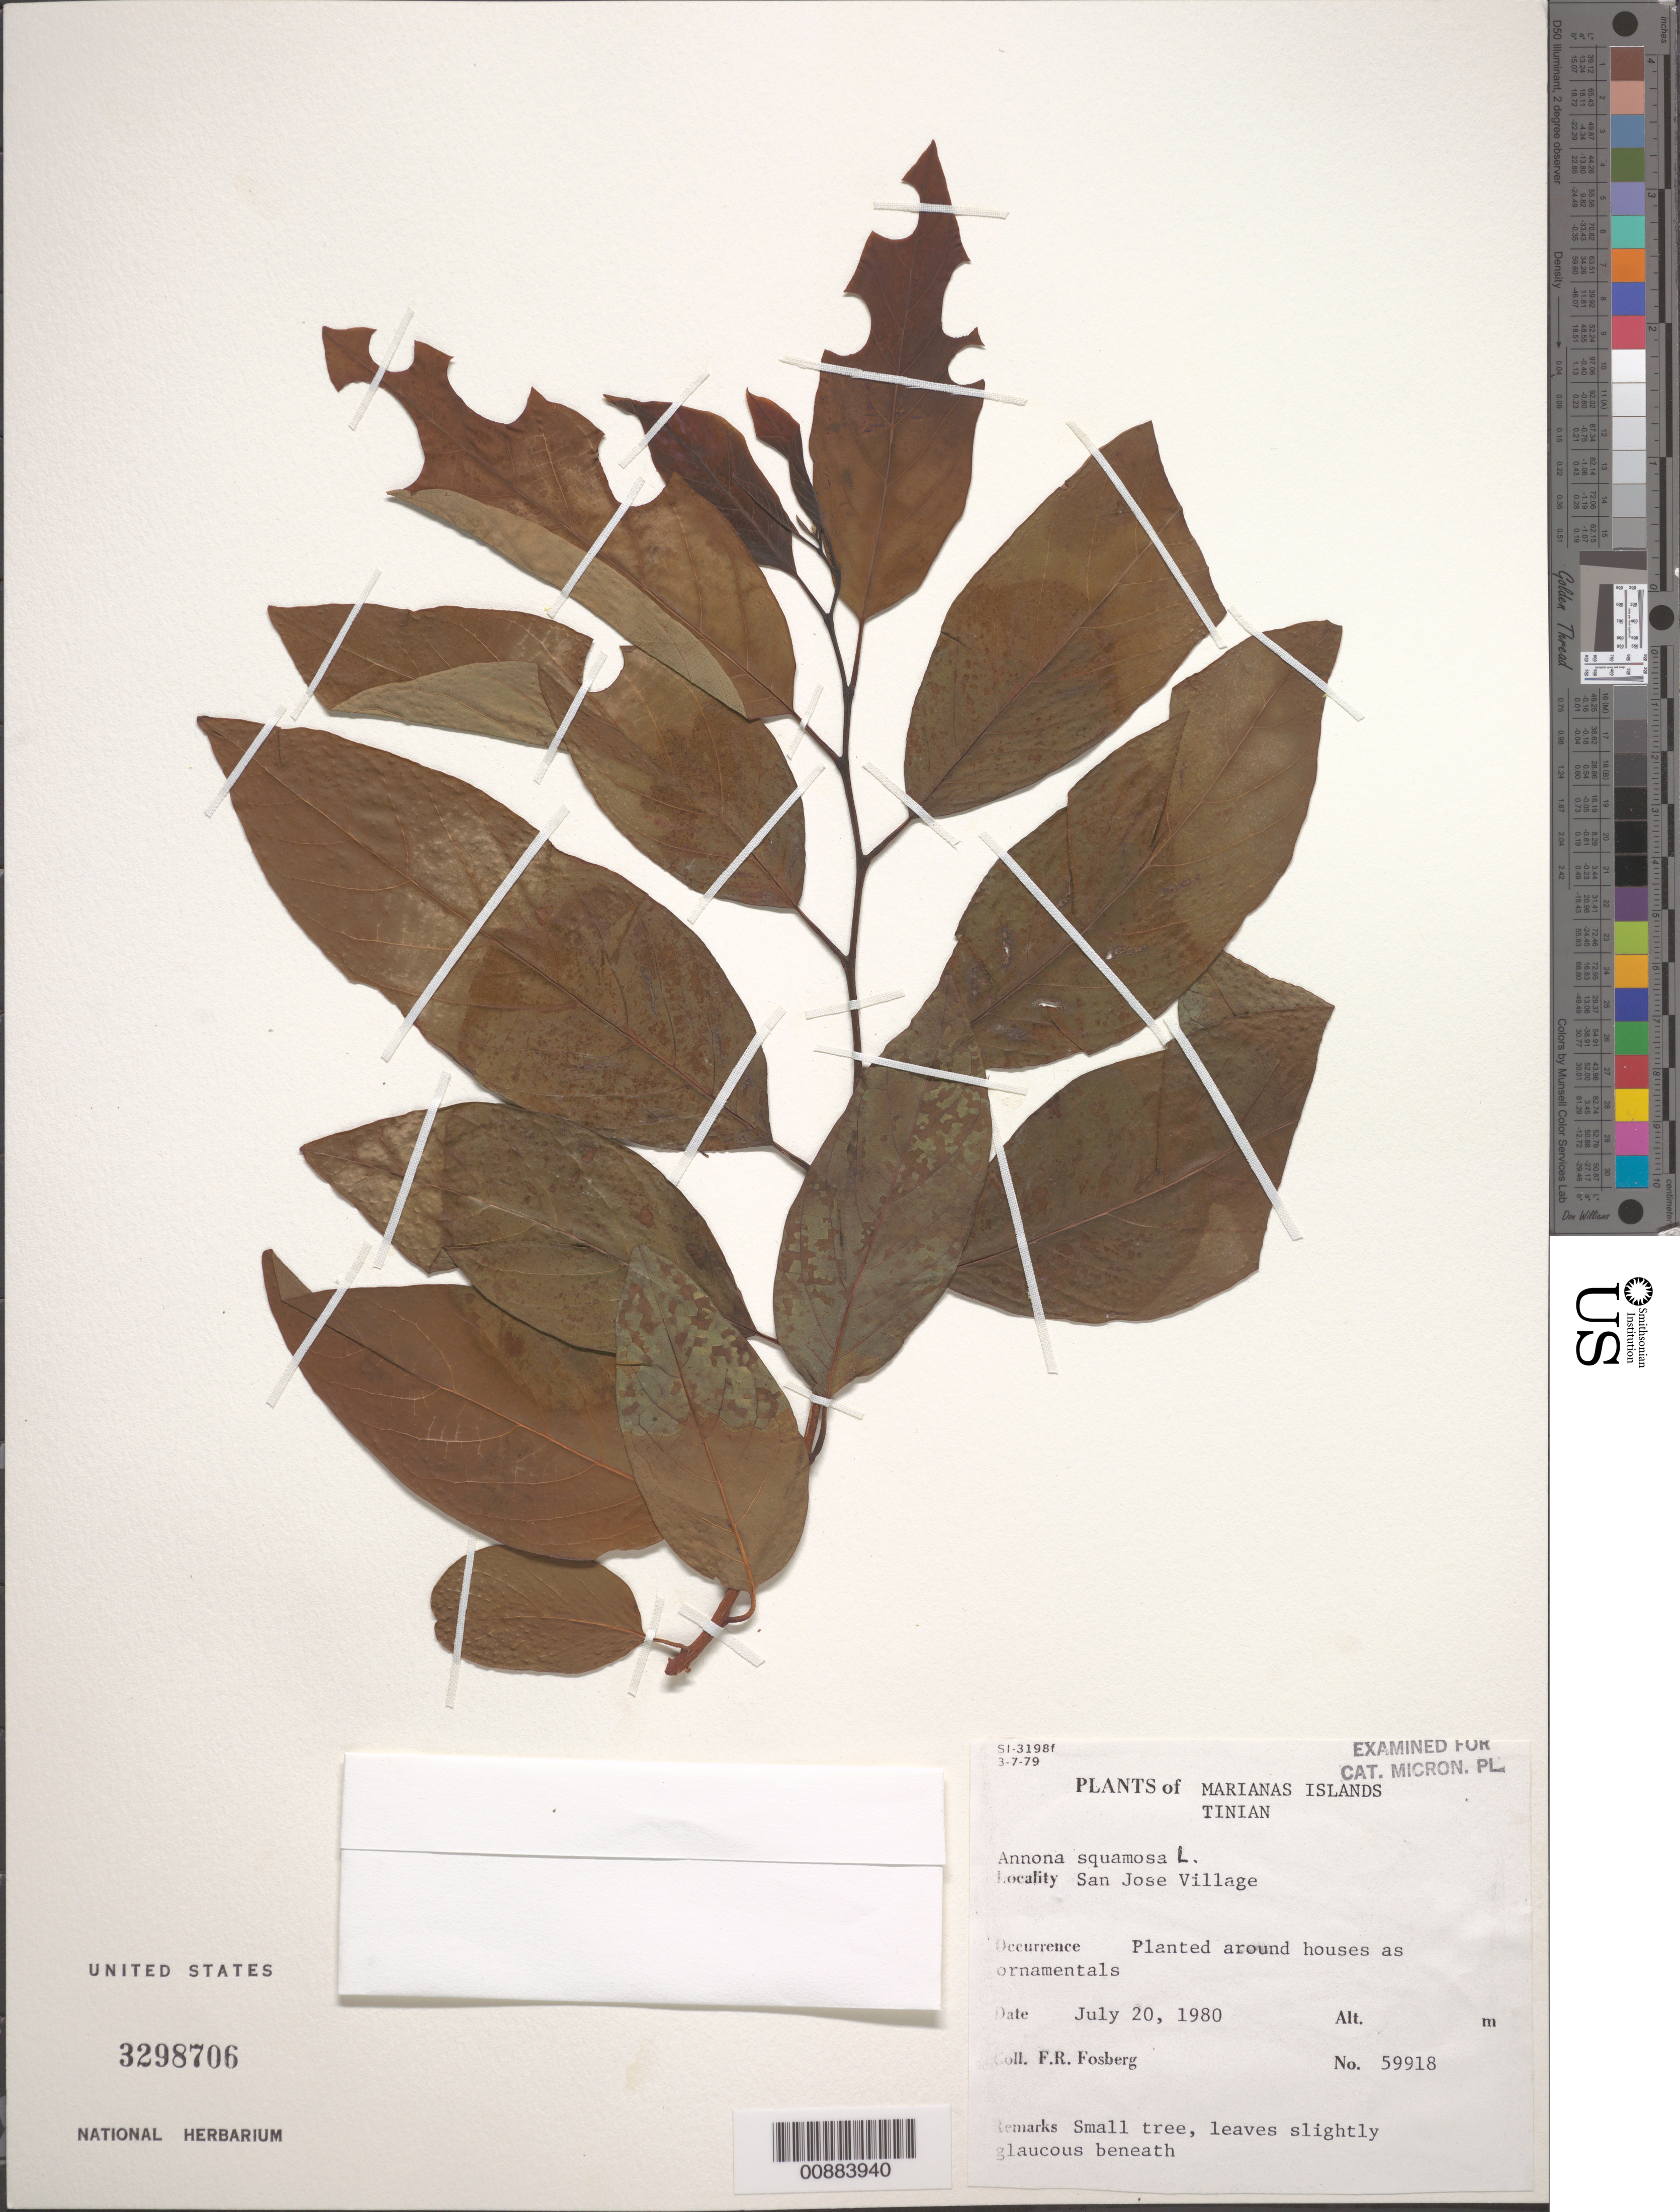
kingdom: Plantae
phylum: Tracheophyta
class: Magnoliopsida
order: Magnoliales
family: Annonaceae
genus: Annona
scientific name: Annona squamosa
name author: L.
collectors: F. R. Fosberg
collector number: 59918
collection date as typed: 20 Jul 1980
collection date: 1980-07-20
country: Northern Mariana Islands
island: Tinian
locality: San Jose Village.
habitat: Planted around houses.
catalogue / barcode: US 3298706